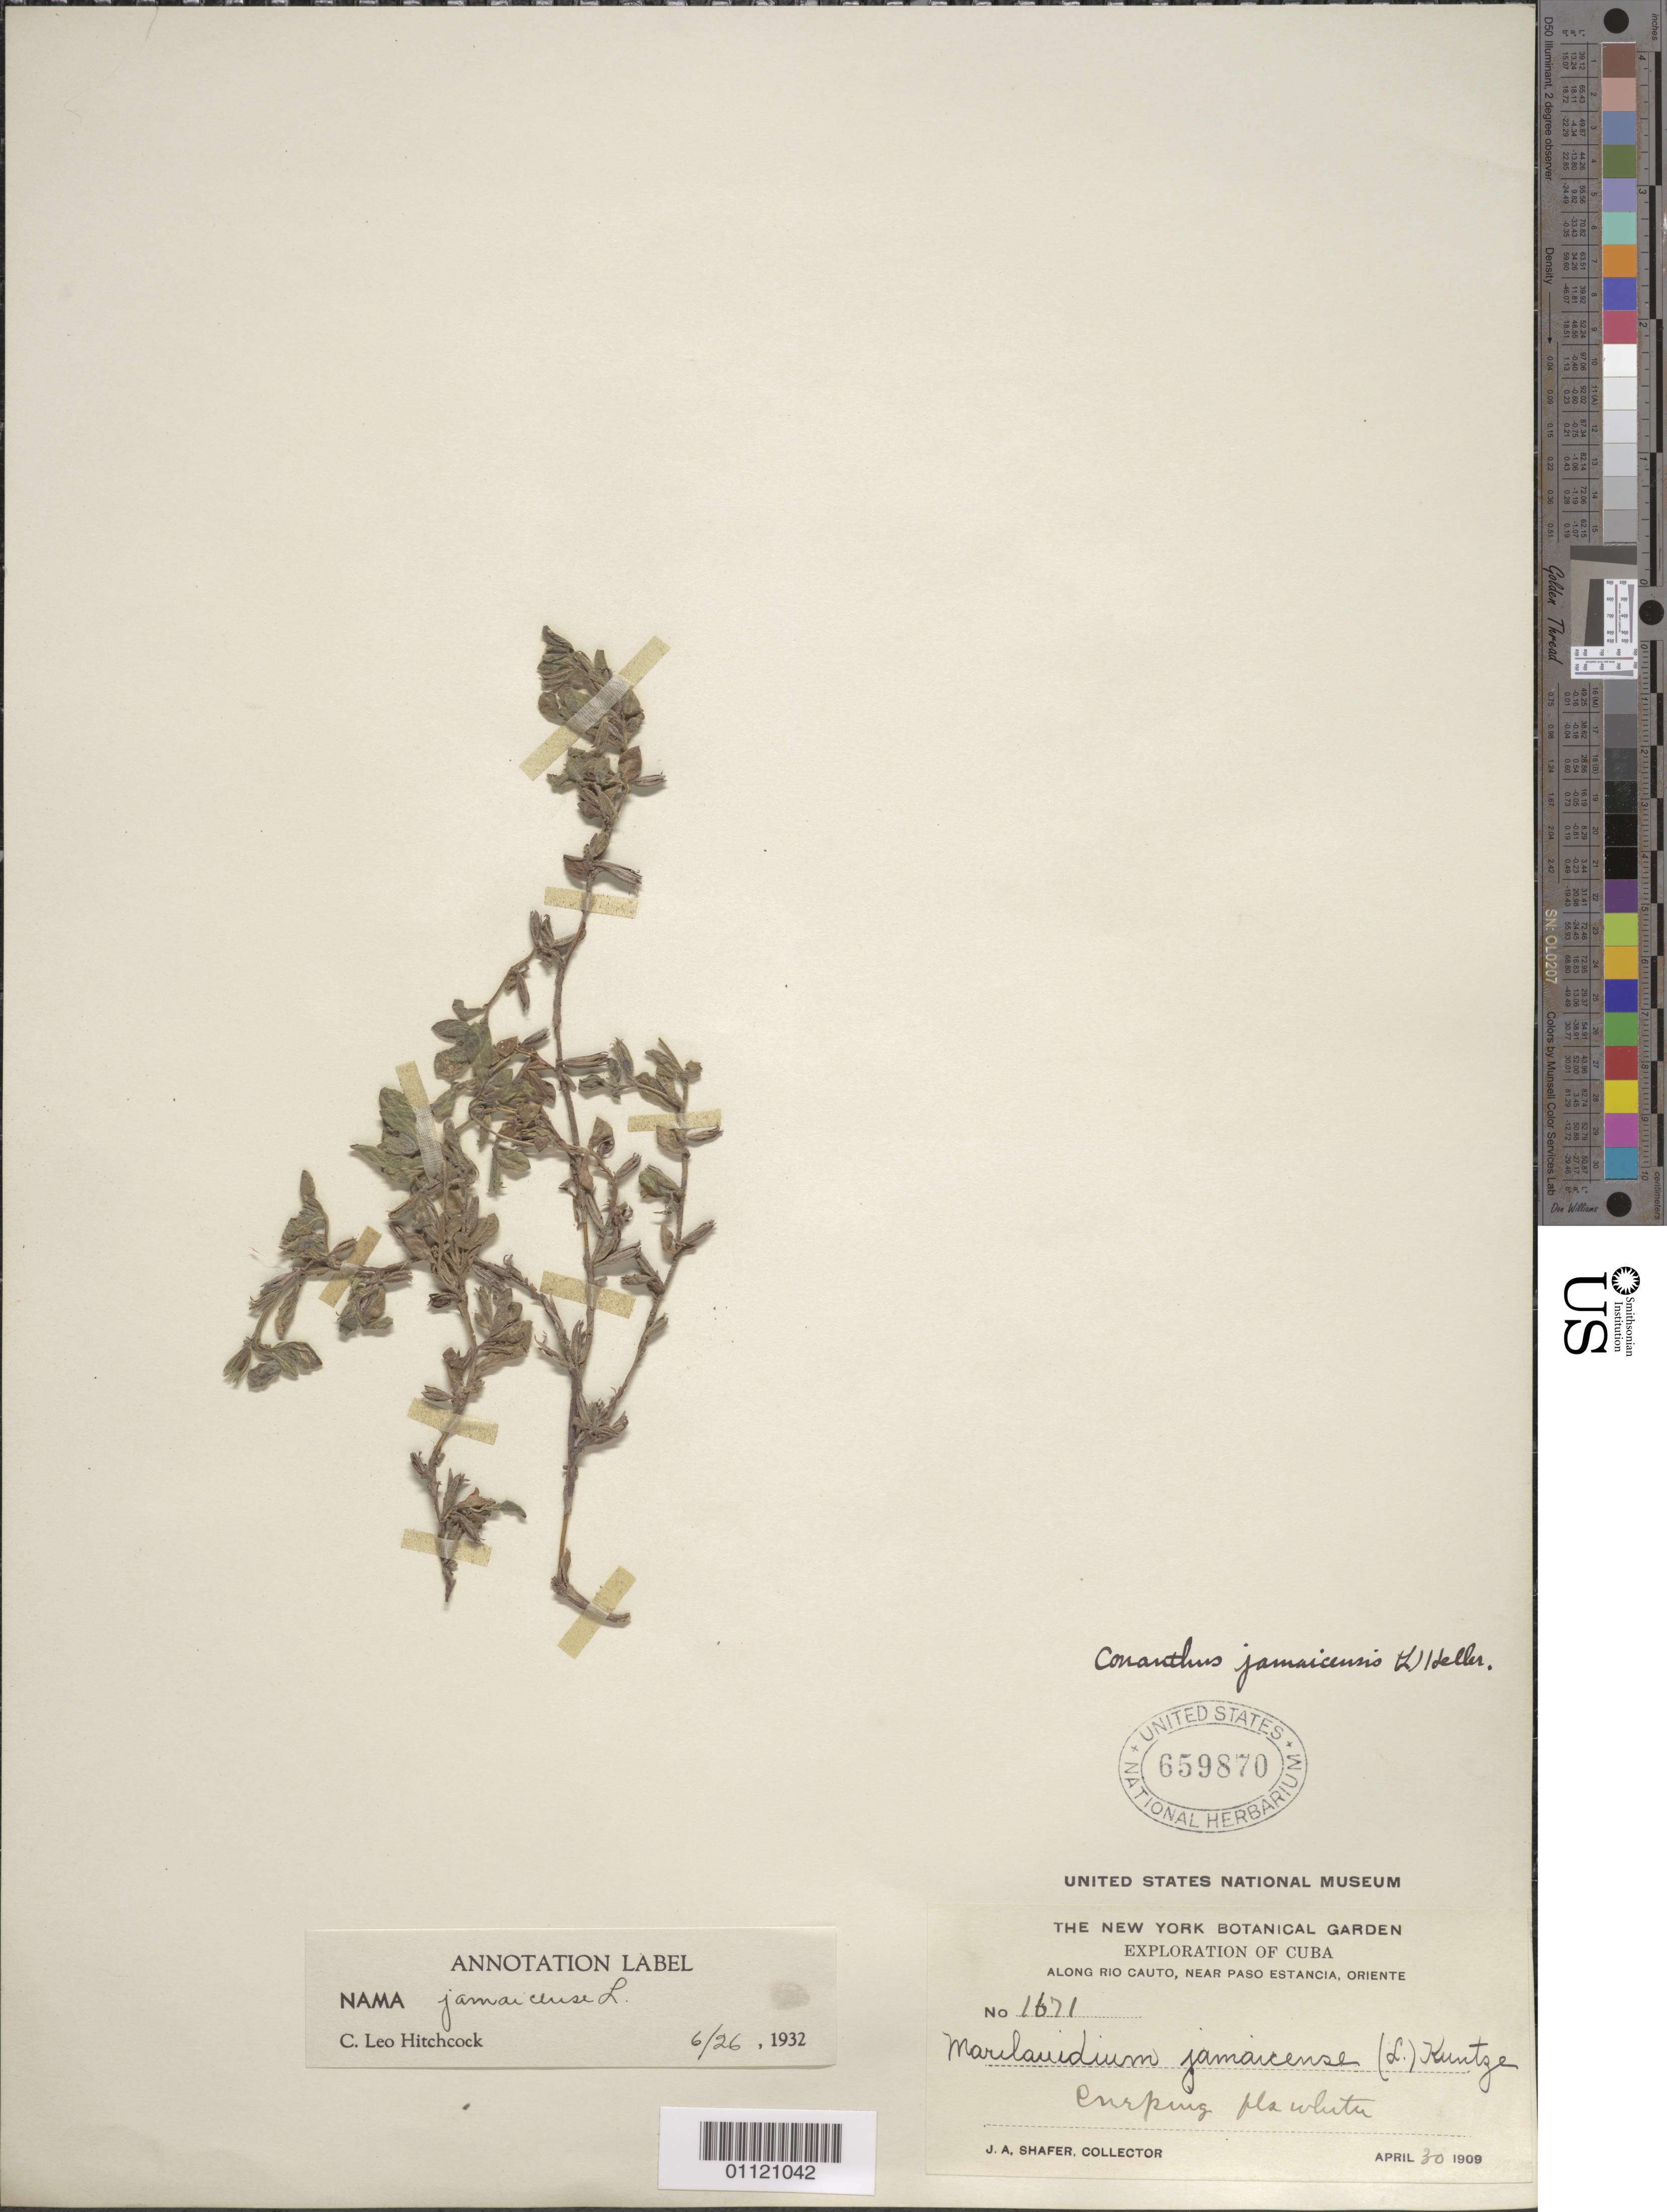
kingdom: Plantae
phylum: Tracheophyta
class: Magnoliopsida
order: Boraginales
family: Namaceae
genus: Nama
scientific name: Nama jamaicensis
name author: L.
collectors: J. A. Shafer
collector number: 1671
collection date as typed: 30 Apr 1909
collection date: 1909-04-30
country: Cuba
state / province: Granma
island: Cuba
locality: Along Rio Cauto, near Paso Estancia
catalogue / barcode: US 659870